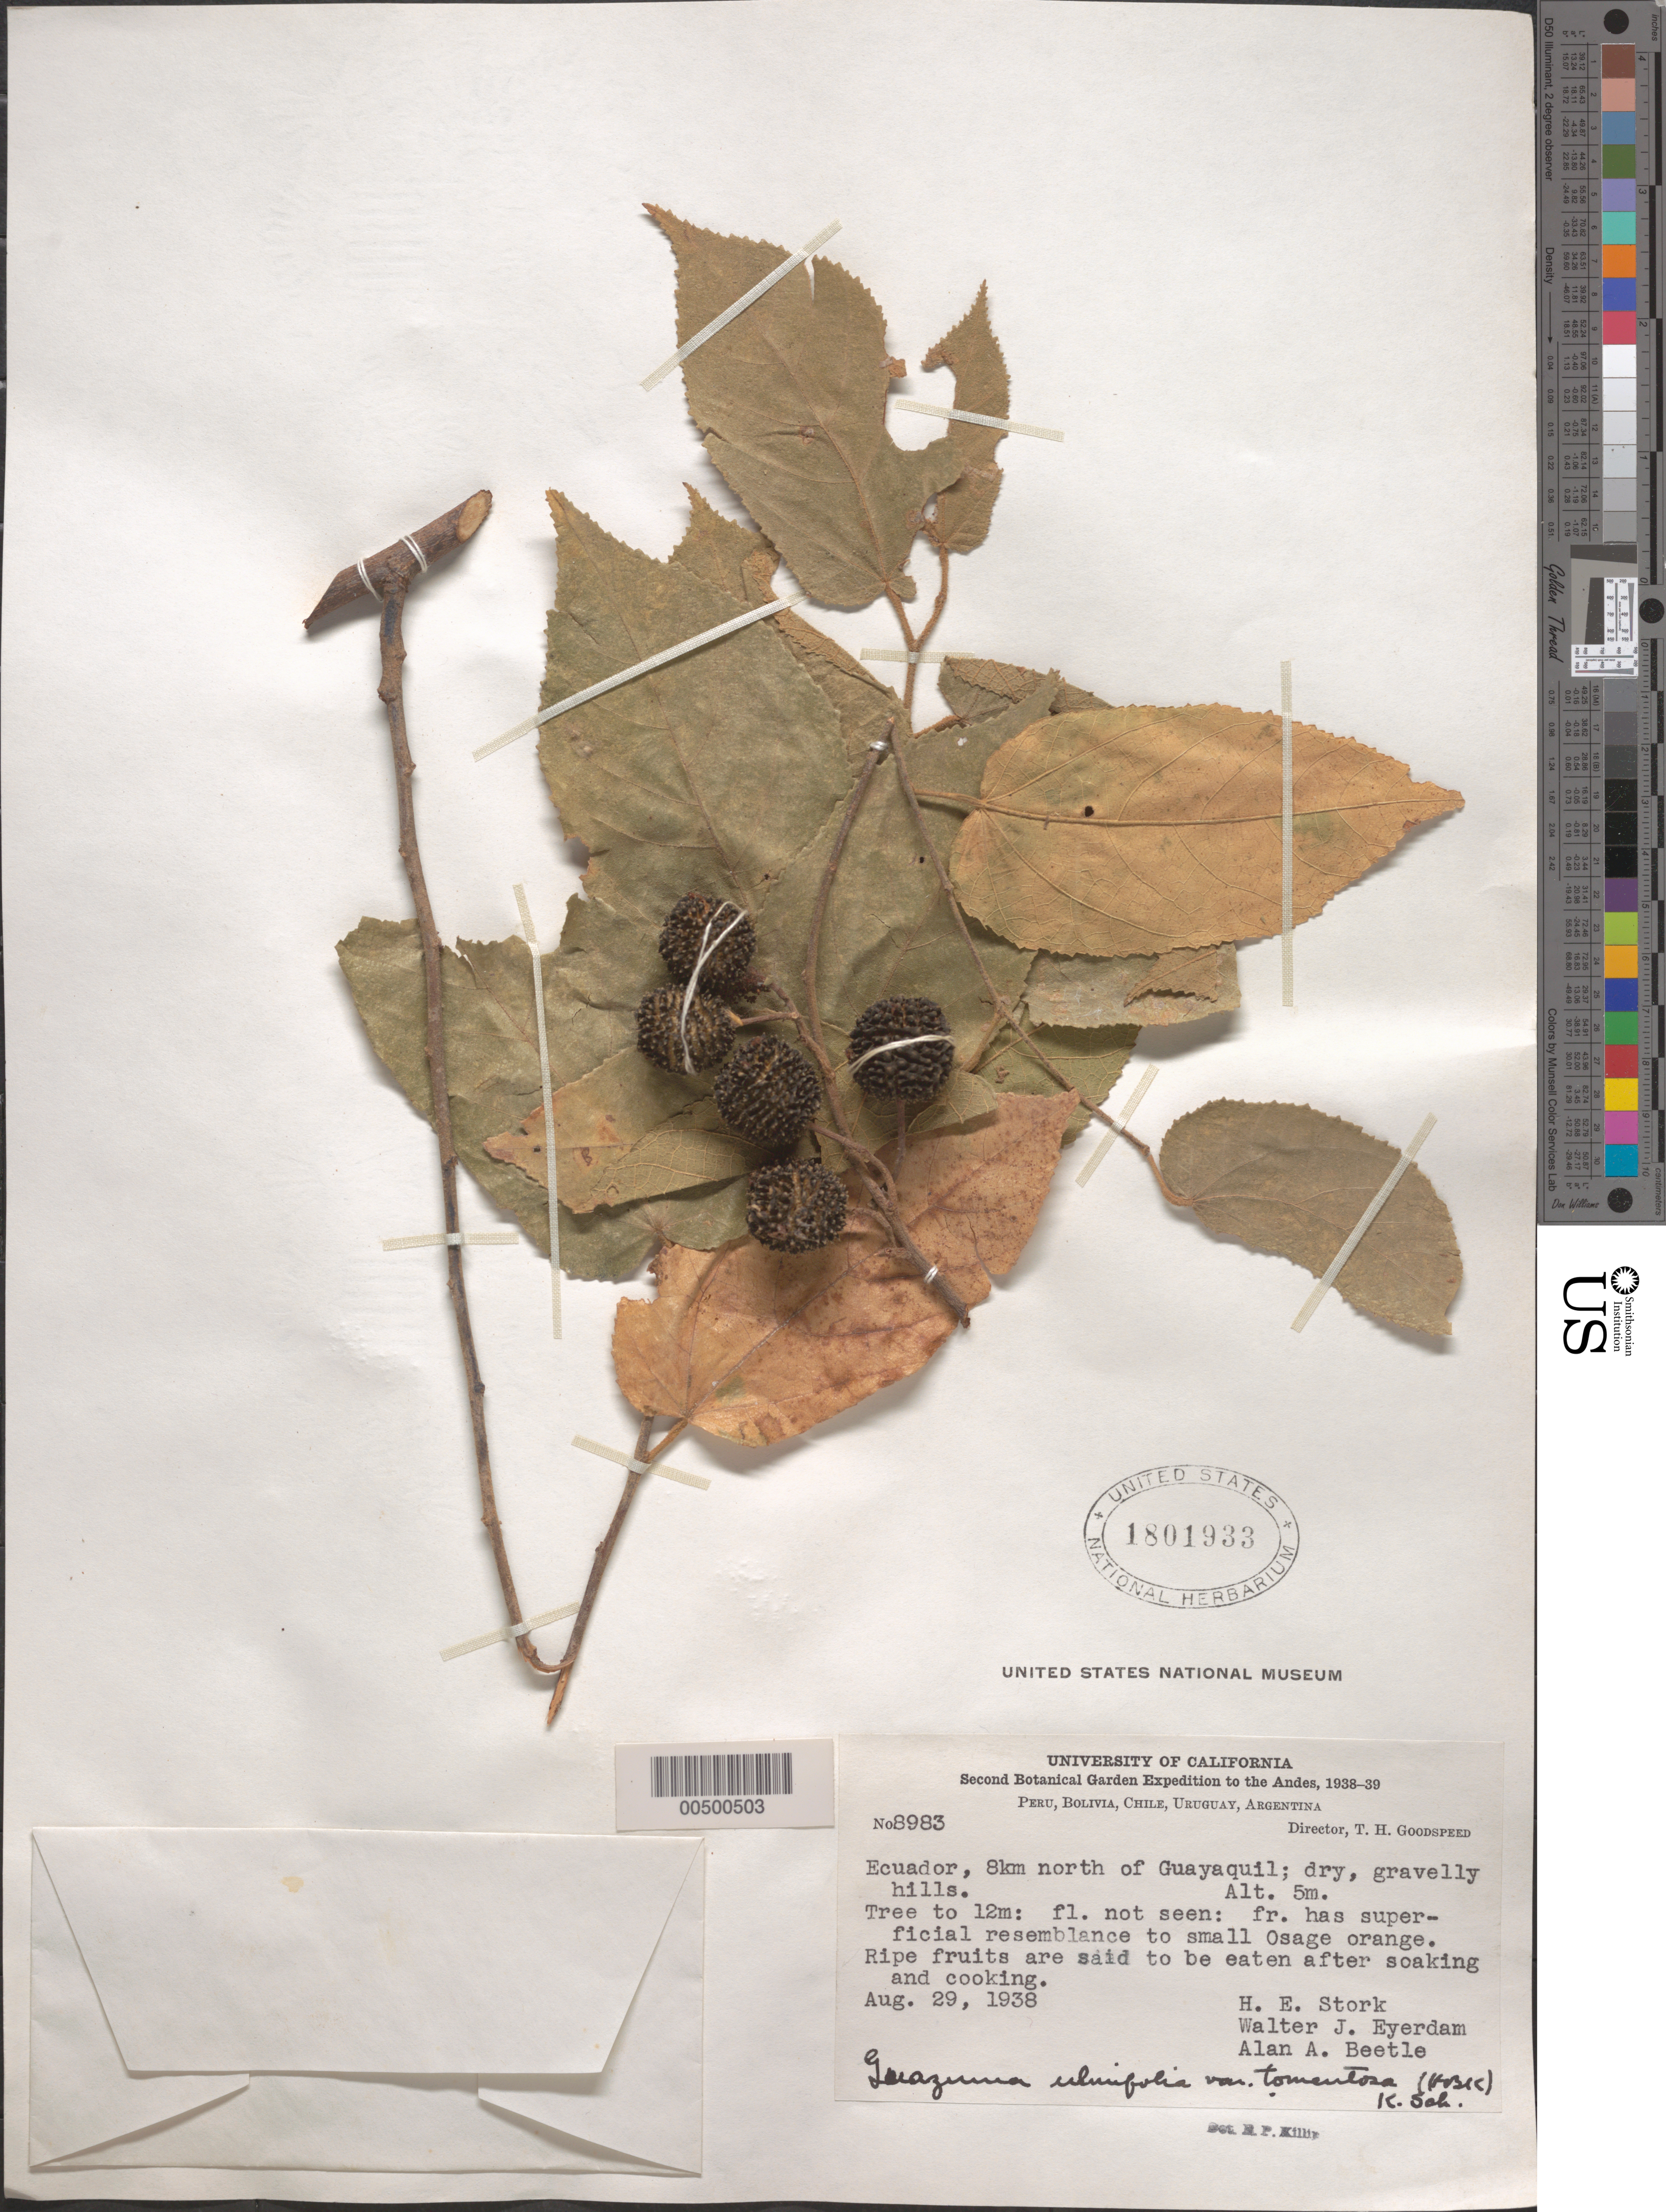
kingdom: Plantae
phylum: Tracheophyta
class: Magnoliopsida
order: Malvales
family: Malvaceae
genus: Guazuma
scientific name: Guazuma ulmifolia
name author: Lam.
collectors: H. E. Stork, W. J. Eyerdam & A. A. Beetle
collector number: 8983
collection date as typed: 29 Aug 1938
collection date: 1938-08-29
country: Ecuador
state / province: Guayas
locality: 8 km N of Guayaquil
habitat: Dry, gravelly hills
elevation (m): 5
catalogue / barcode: US 1801933